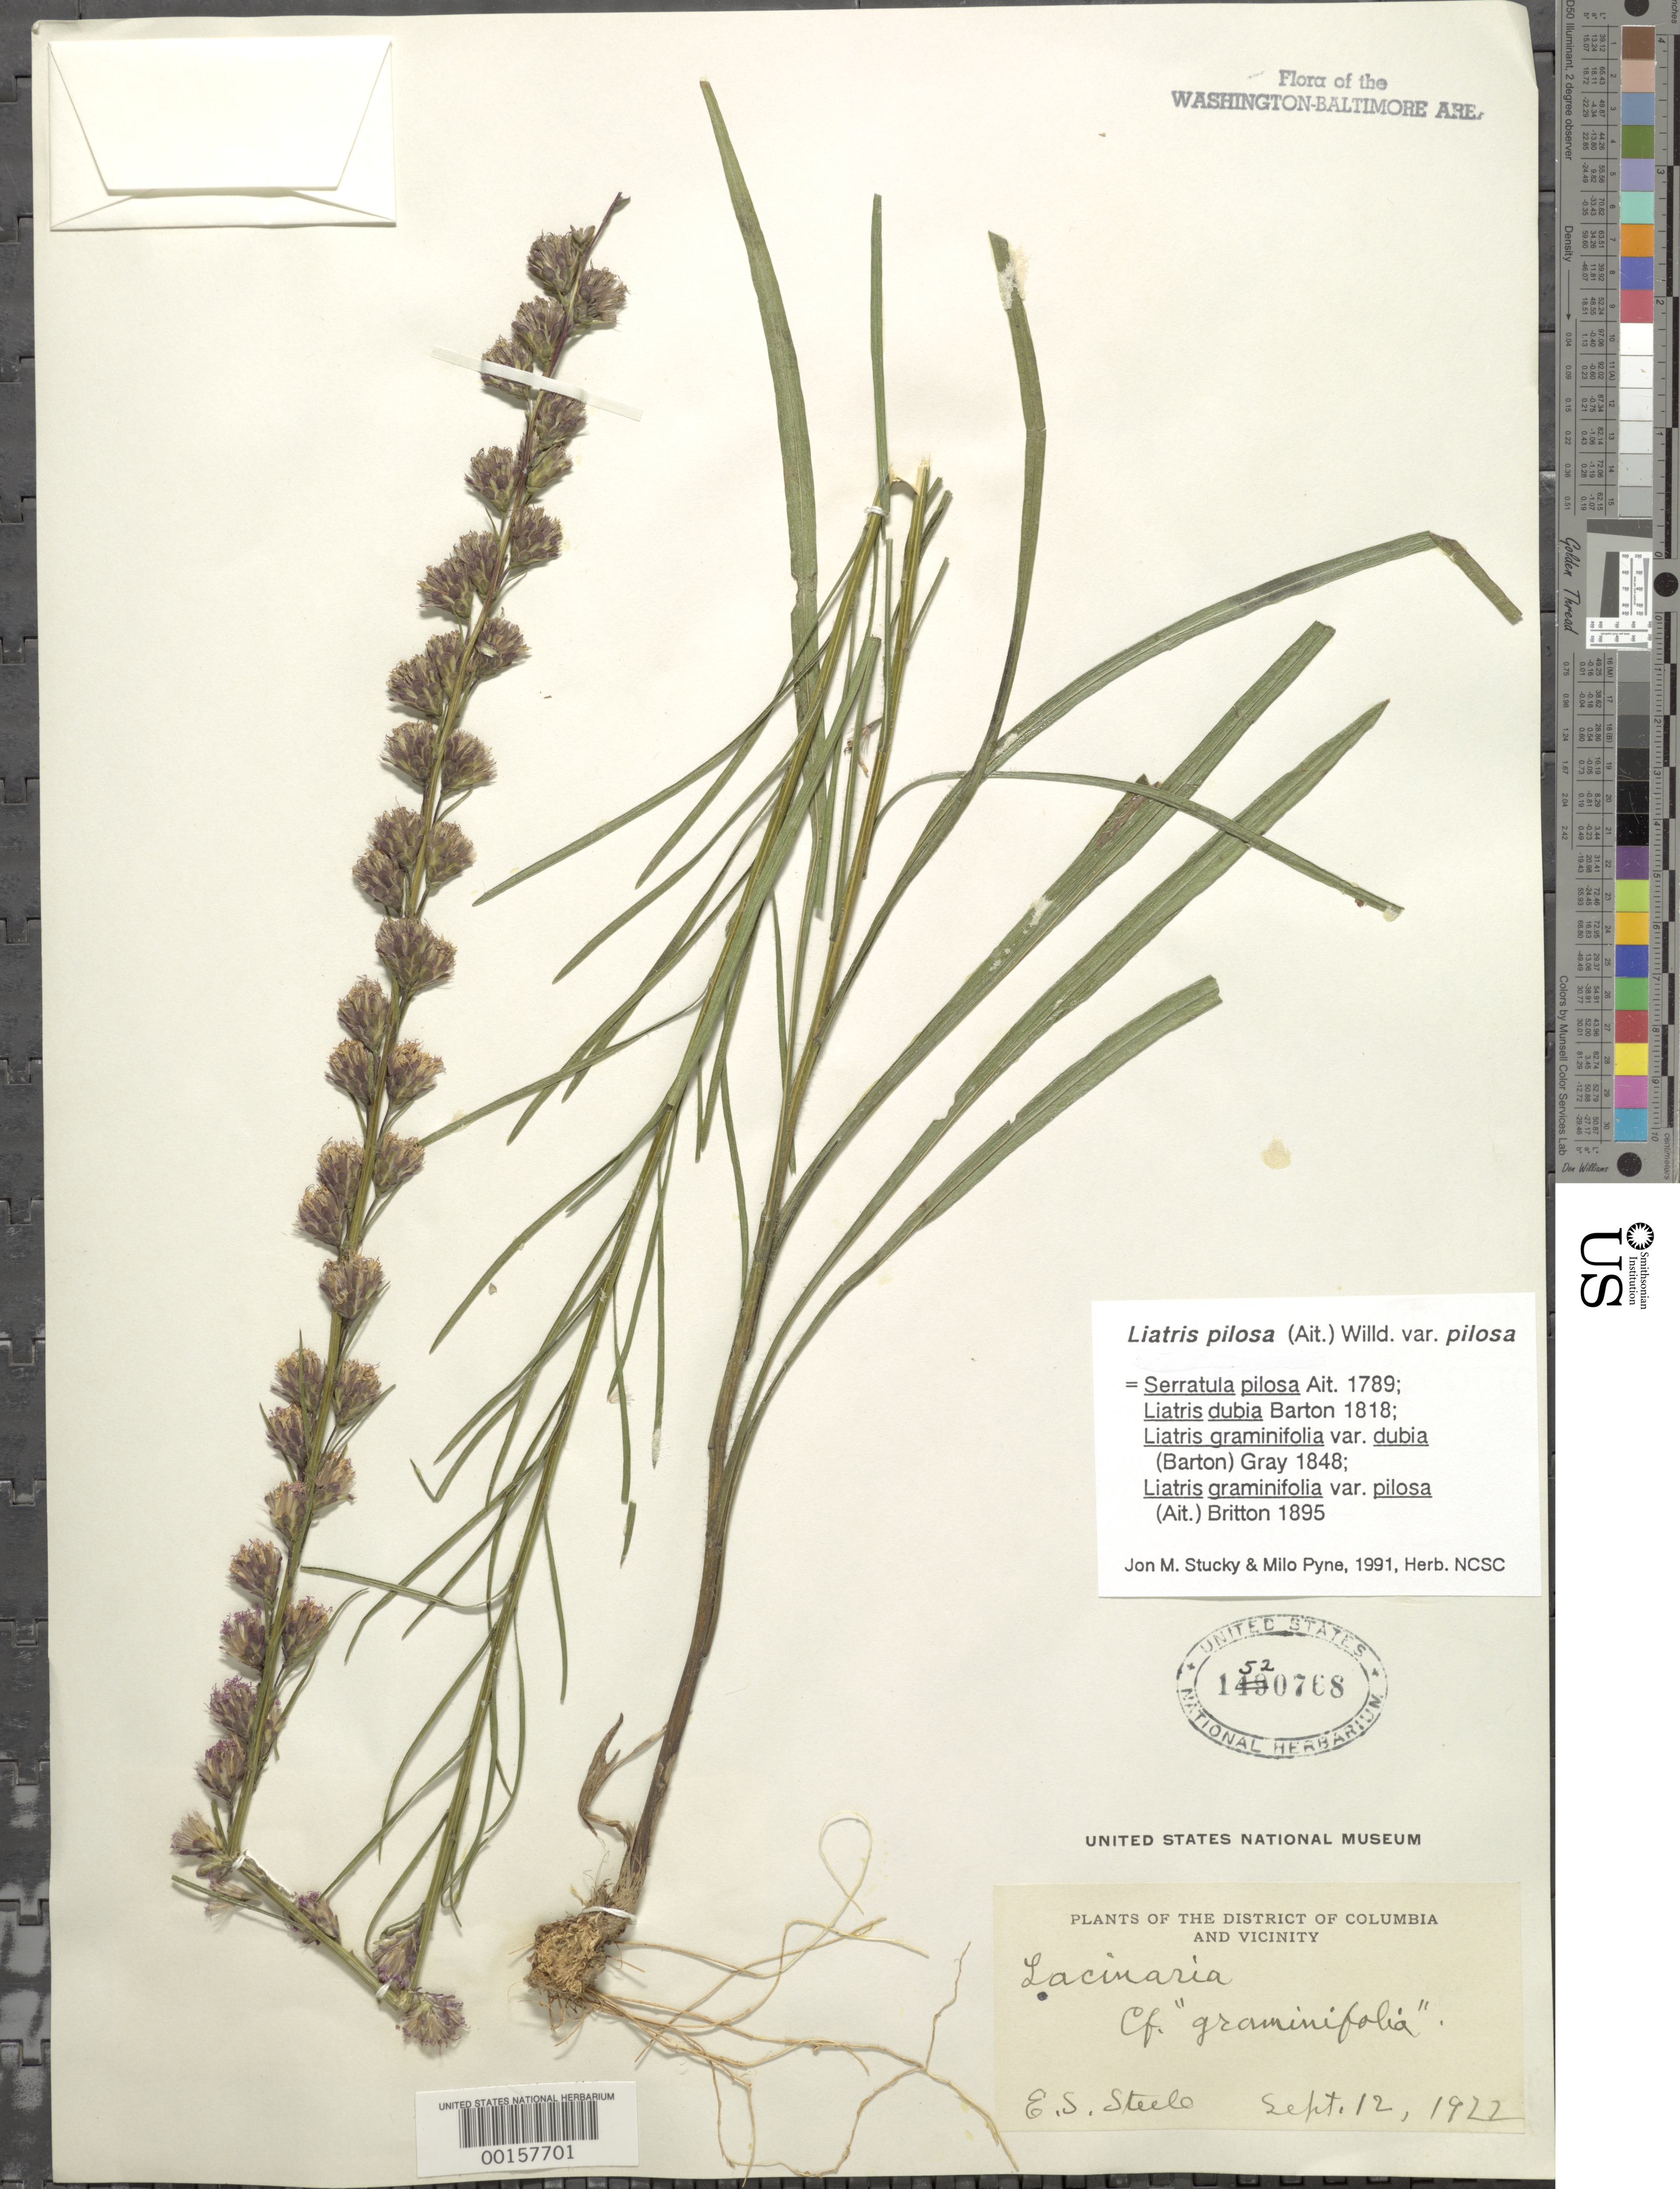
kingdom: Plantae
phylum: Tracheophyta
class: Magnoliopsida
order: Asterales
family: Asteraceae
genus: Liatris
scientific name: Liatris pilosa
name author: (Aiton) Willd.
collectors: E. Steele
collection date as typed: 12 Sep 1922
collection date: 1922-09-12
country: United States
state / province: District of Columbia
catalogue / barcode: US 1520768